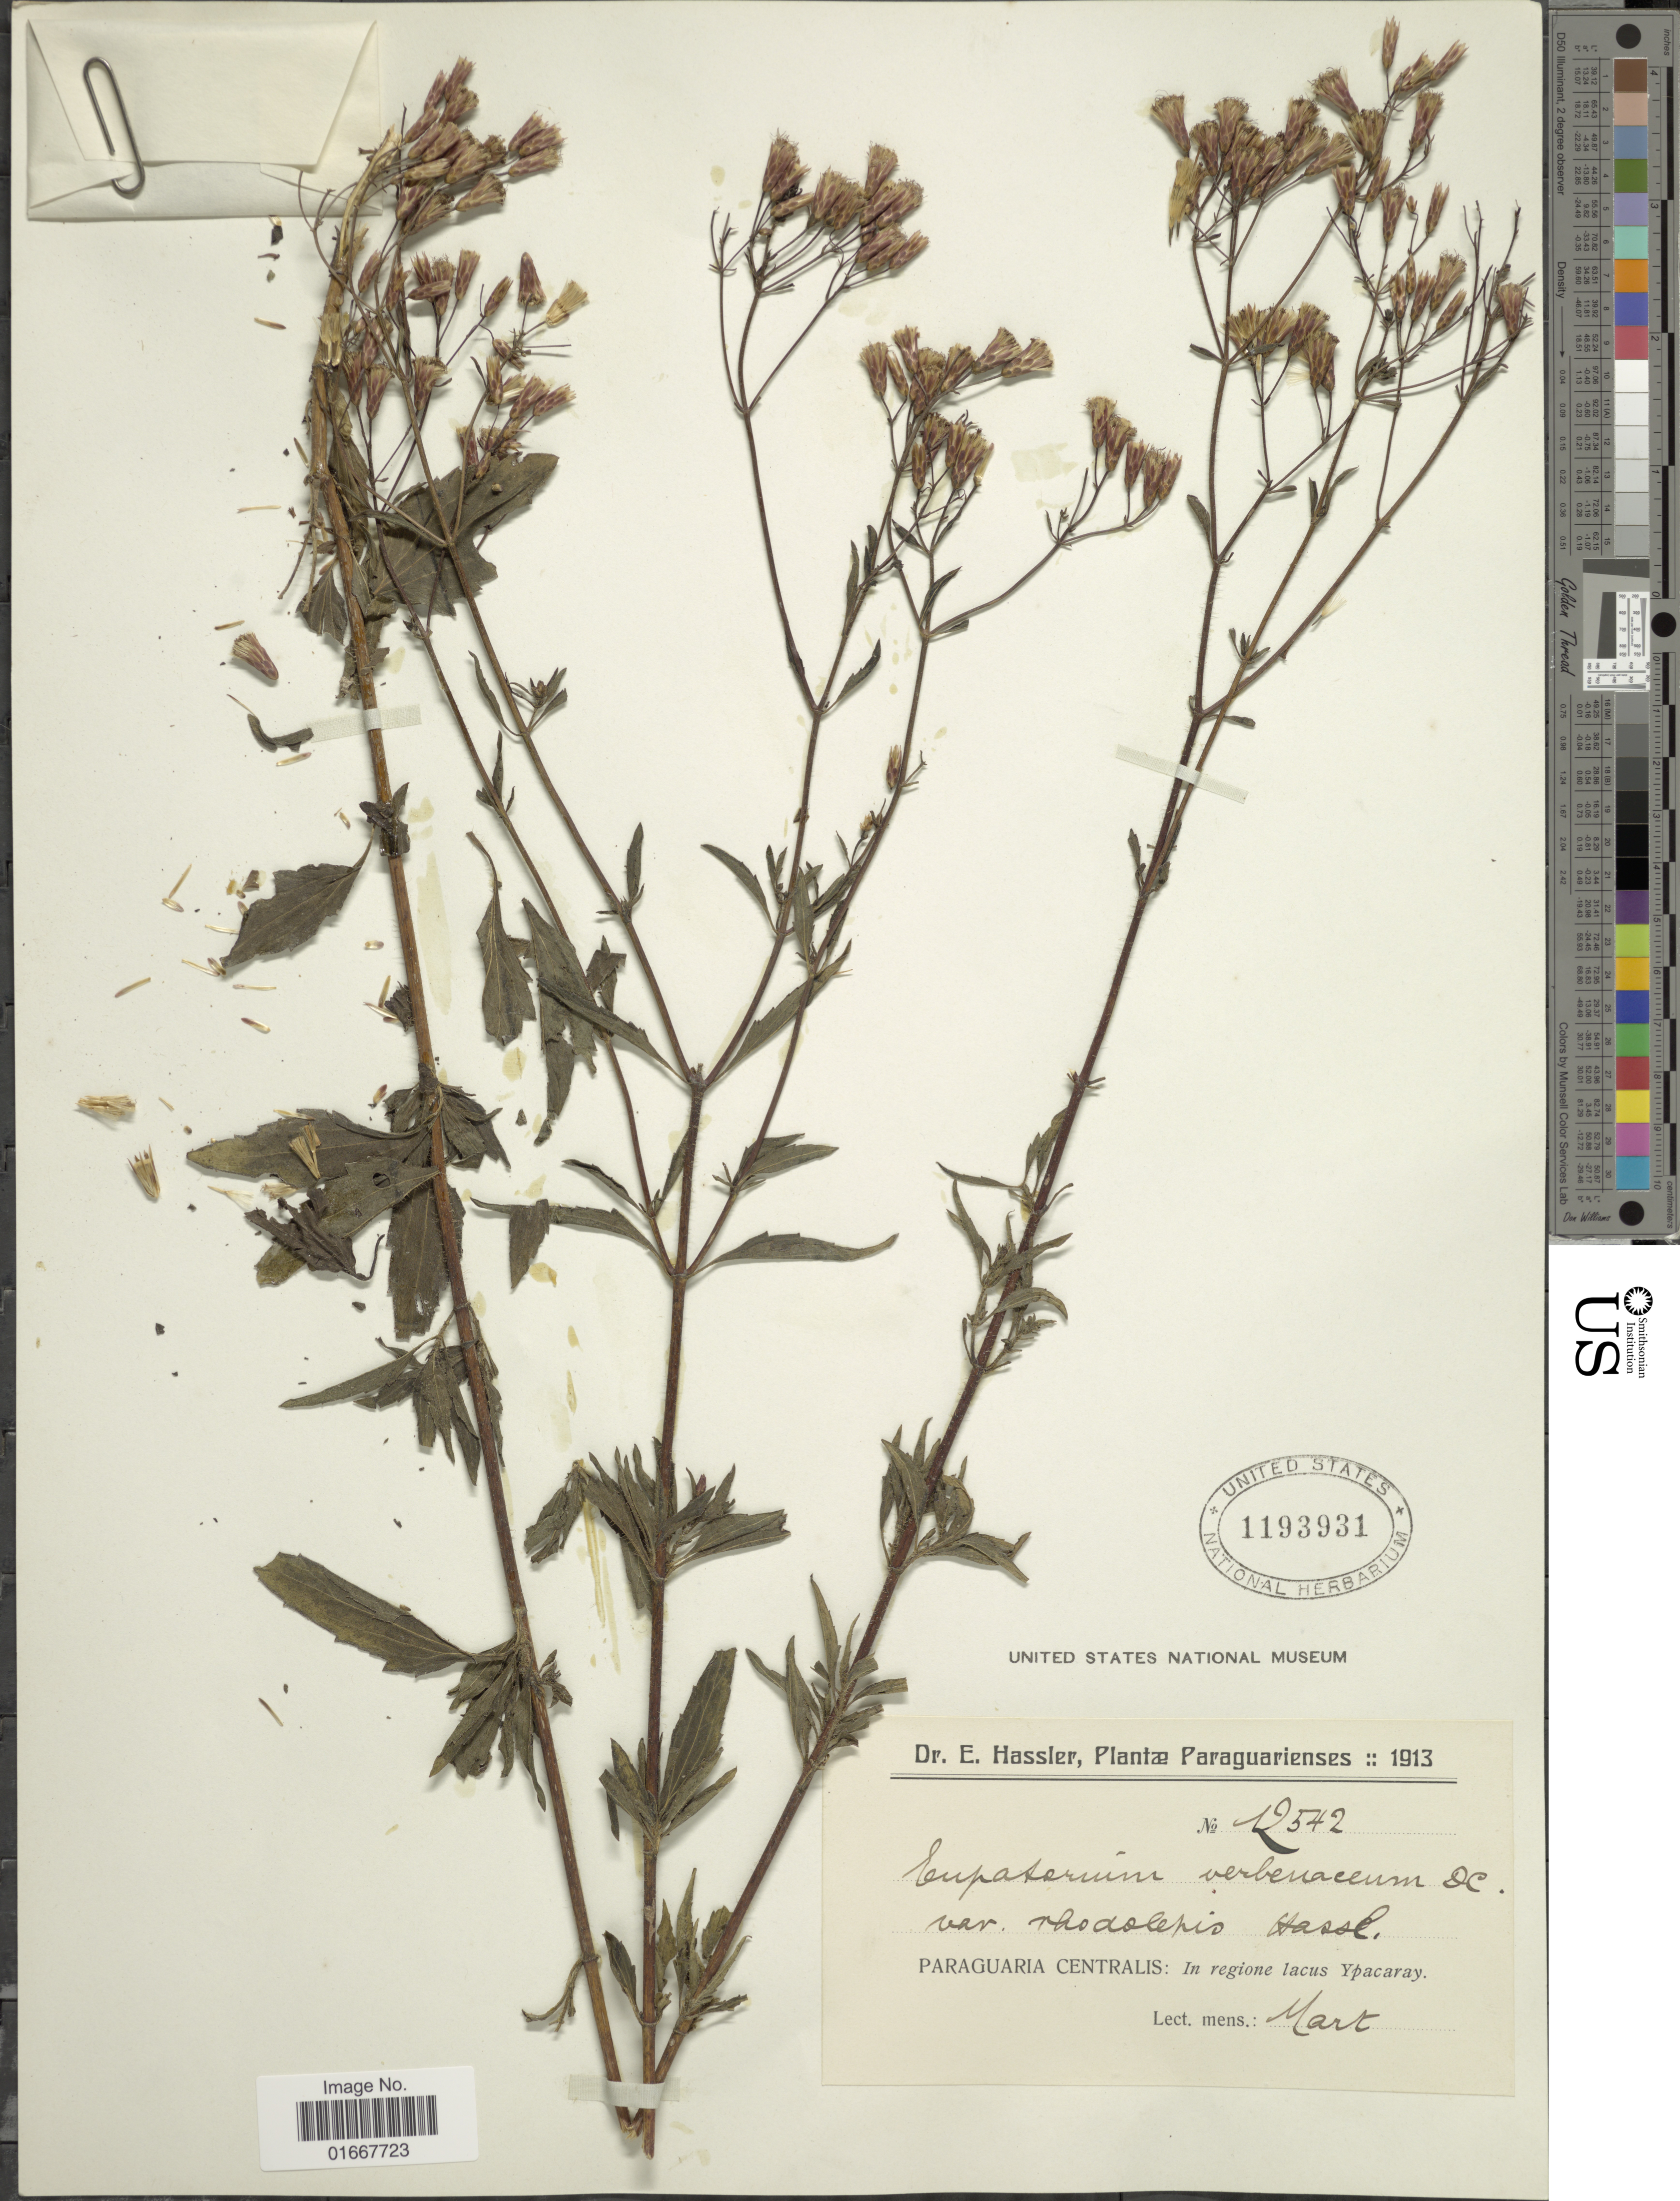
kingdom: Plantae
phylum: Tracheophyta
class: Magnoliopsida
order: Asterales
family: Asteraceae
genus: Chromolaena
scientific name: Chromolaena verbenacea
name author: (DC.) R.M. King & H. Rob.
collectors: E. Hassler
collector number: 12542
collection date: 1913-03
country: Paraguay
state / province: Paraguari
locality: Paraguaria Centralis: In regione lacus Ypacaray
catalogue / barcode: US 1193931